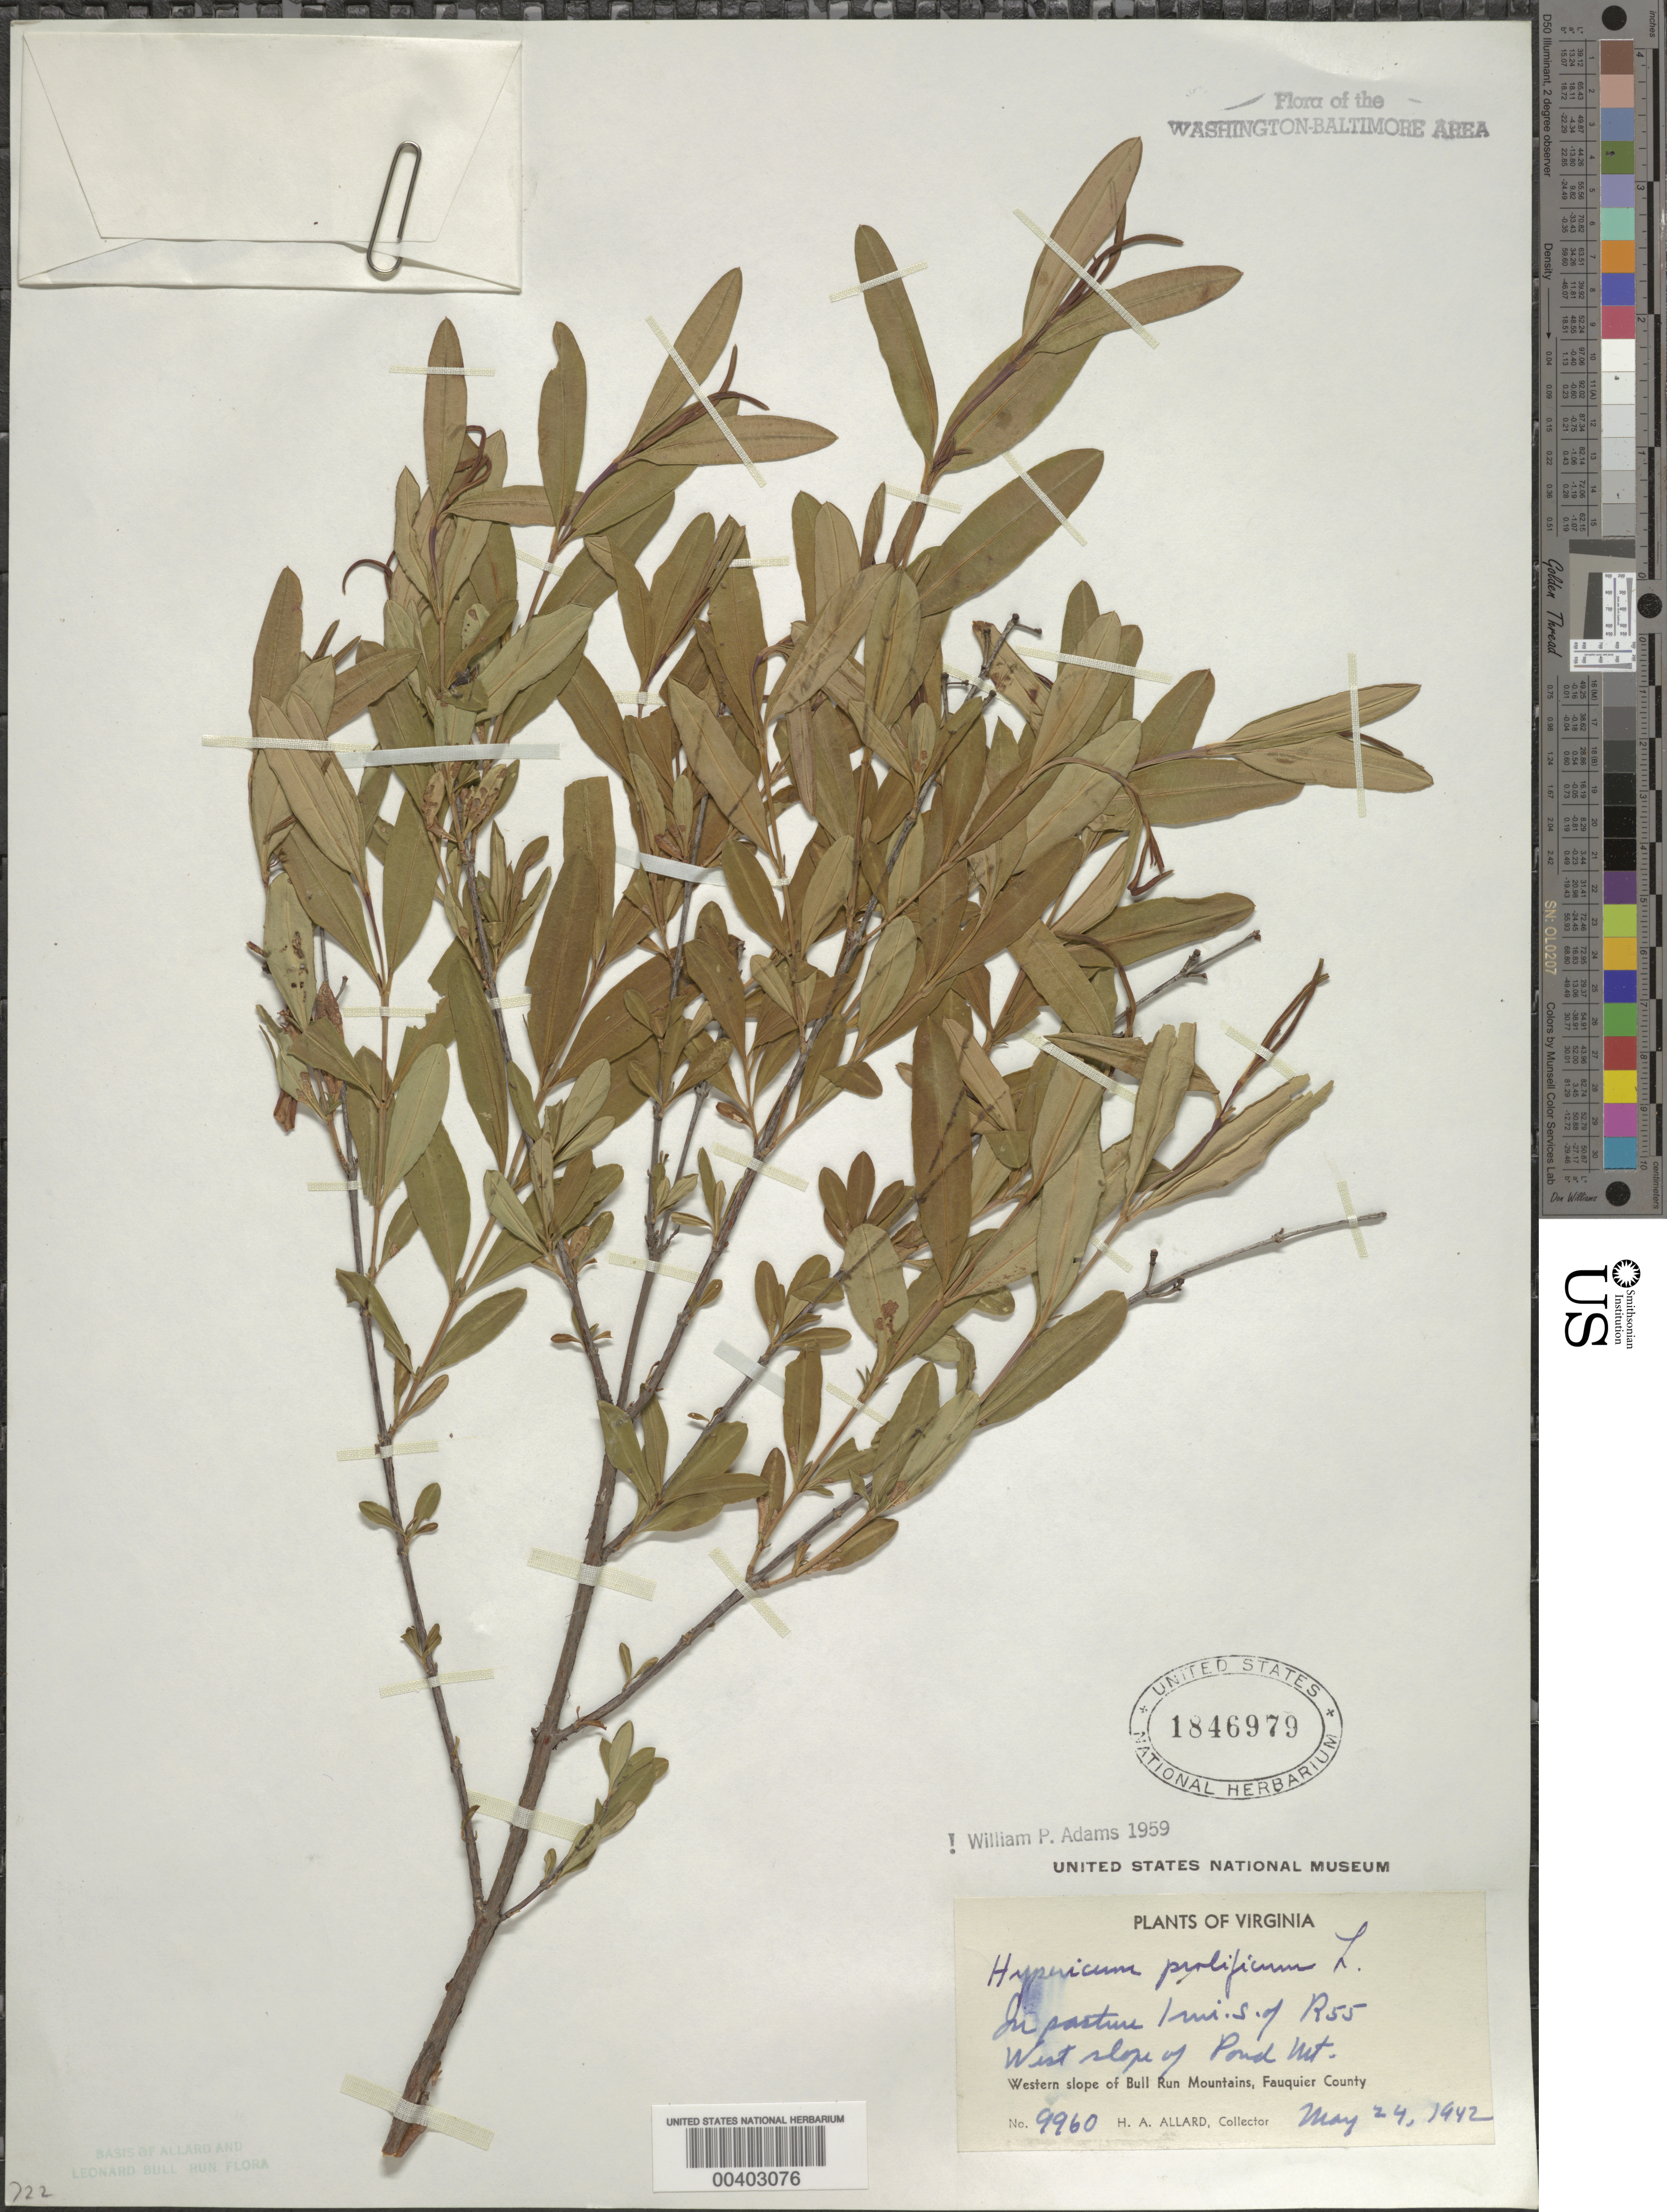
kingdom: Plantae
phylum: Tracheophyta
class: Magnoliopsida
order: Malpighiales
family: Hypericaceae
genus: Hypericum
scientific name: Hypericum prolificum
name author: L.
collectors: H. A. Allard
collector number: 9960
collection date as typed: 24 May 1942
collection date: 1942-05-24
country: United States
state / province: Virginia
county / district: Fauquier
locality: South of Route 55 west slope Pond Mountain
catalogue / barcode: US 1846979